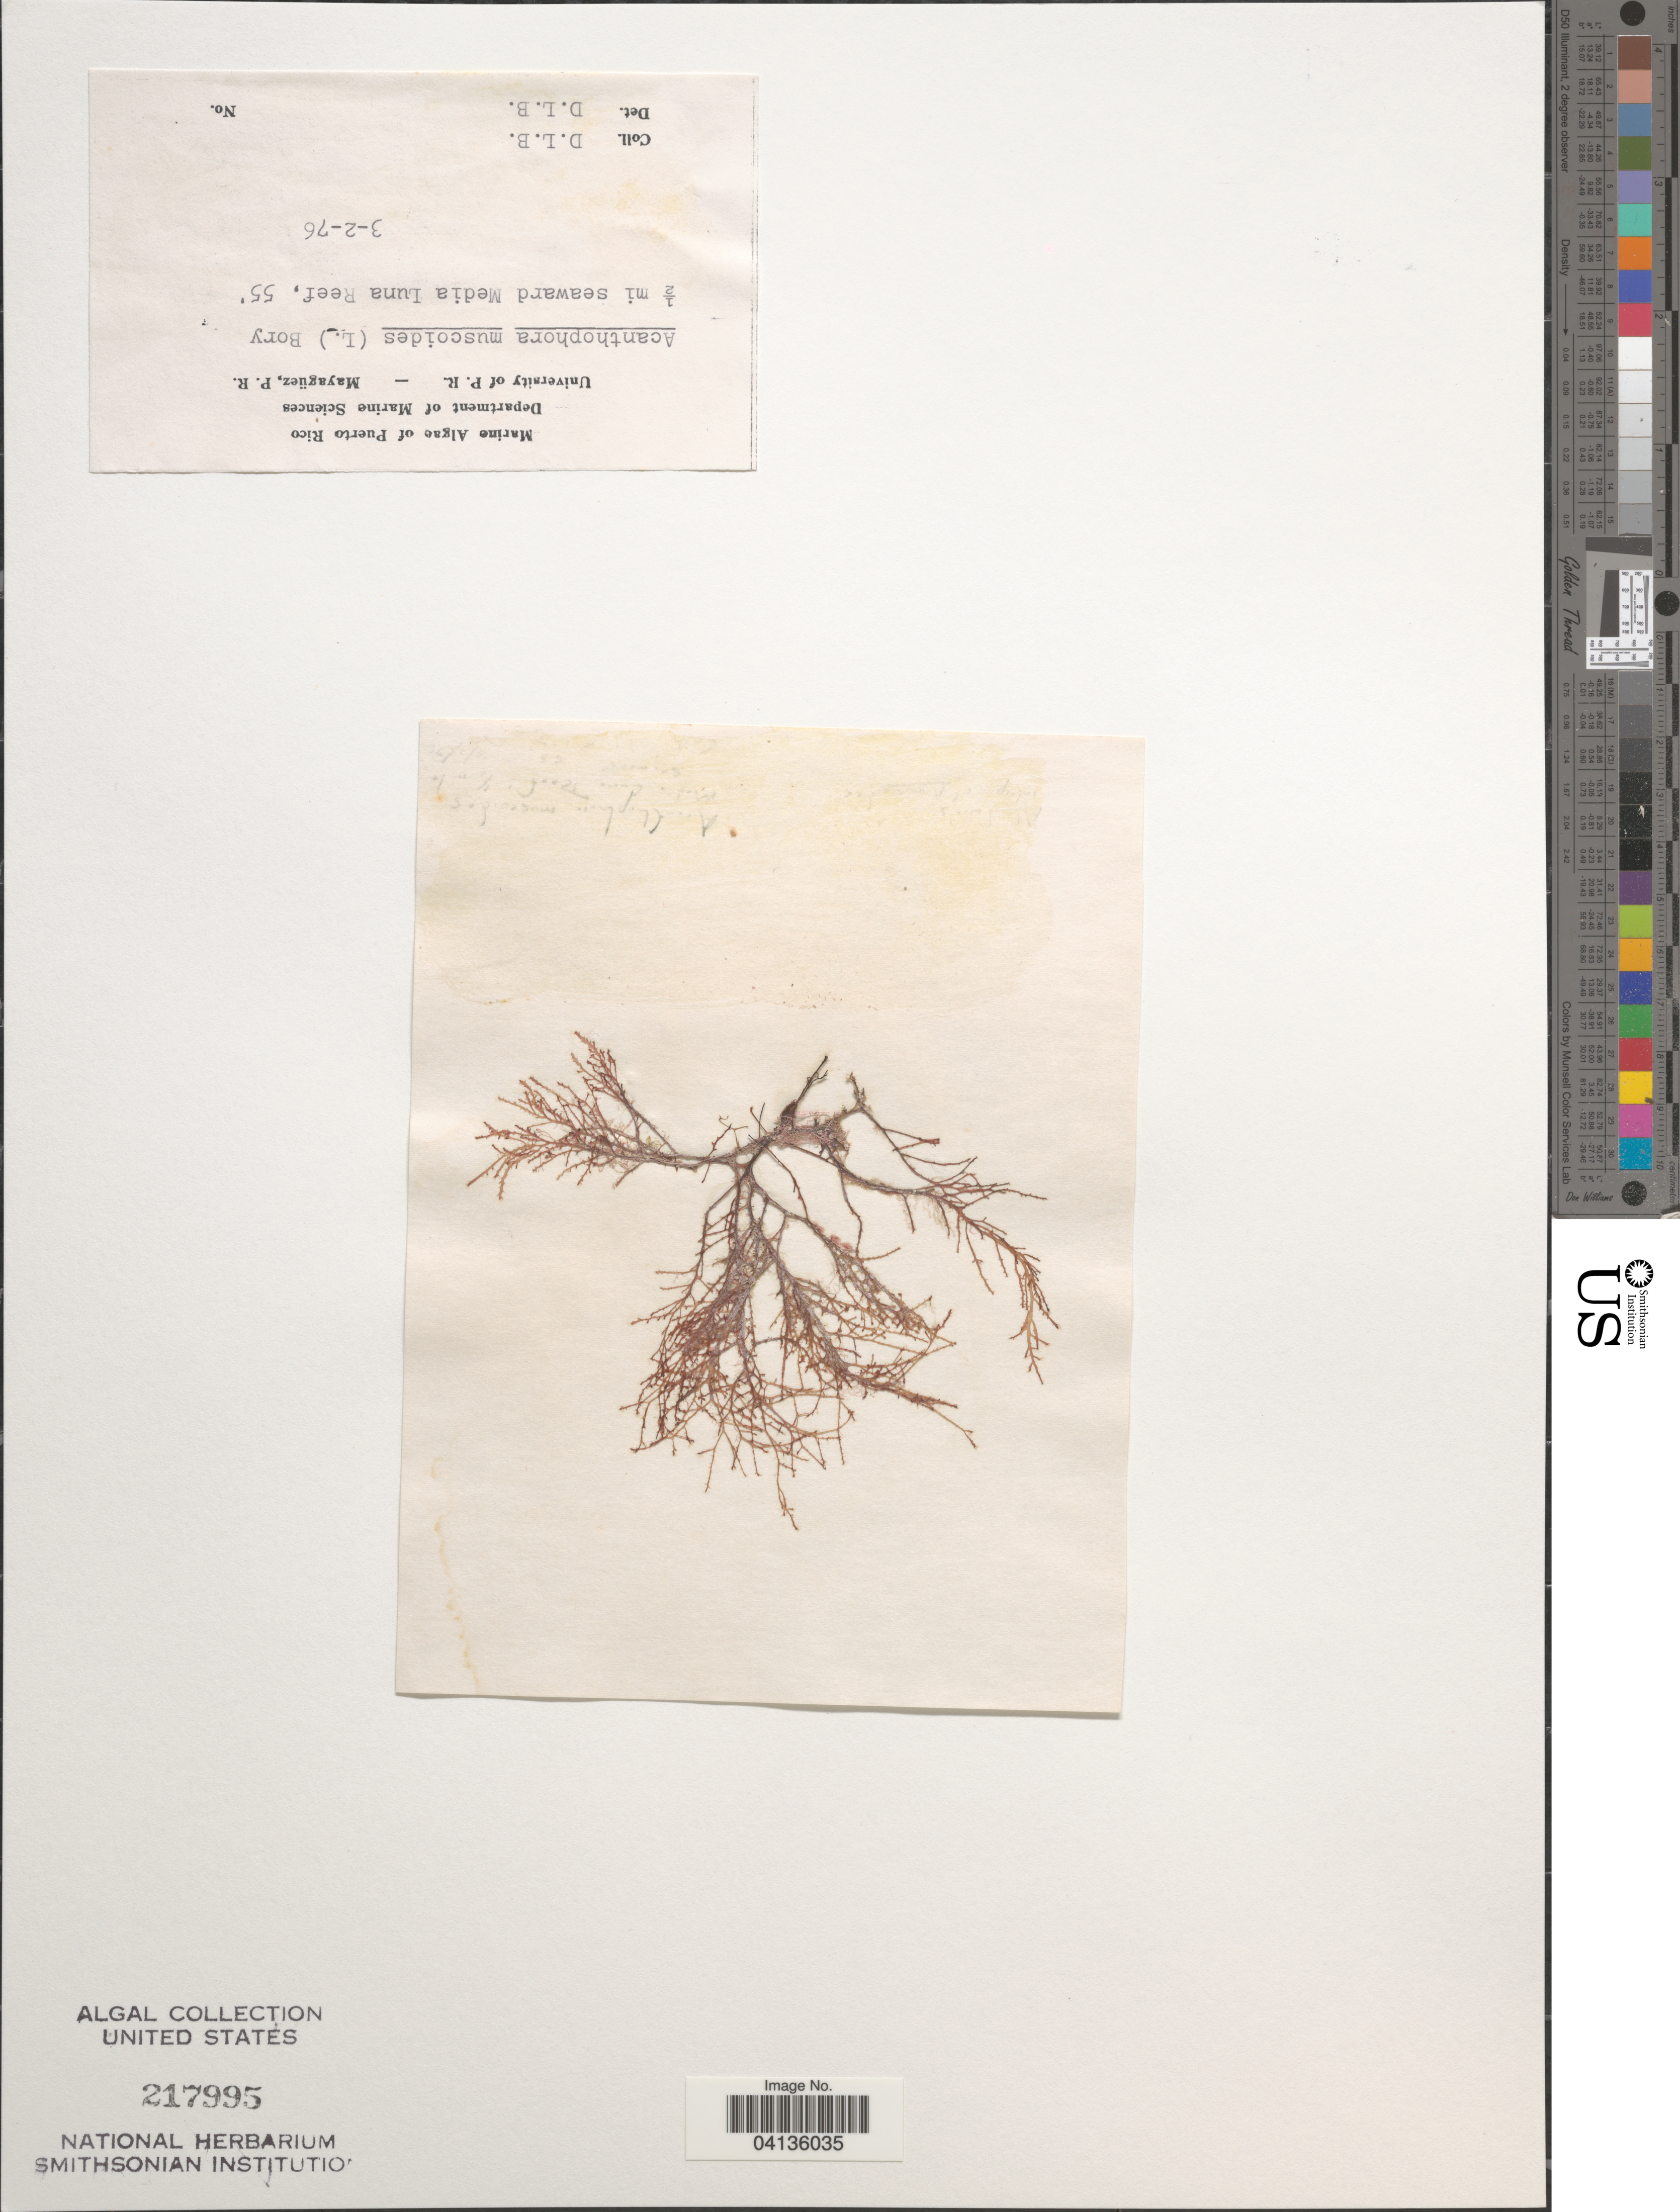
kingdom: Plantae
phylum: Rhodophyta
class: Florideophyceae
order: Ceramiales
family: Rhodomelaceae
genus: Acanthophora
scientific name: Acanthophora muscoides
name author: (C. Agardh) Bory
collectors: D. L. B.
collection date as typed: Transcribed d/m/y: 3/2/76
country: Puerto Rico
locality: ½ mi seaward Media Luna Reef.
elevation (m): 17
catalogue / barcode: US 217995